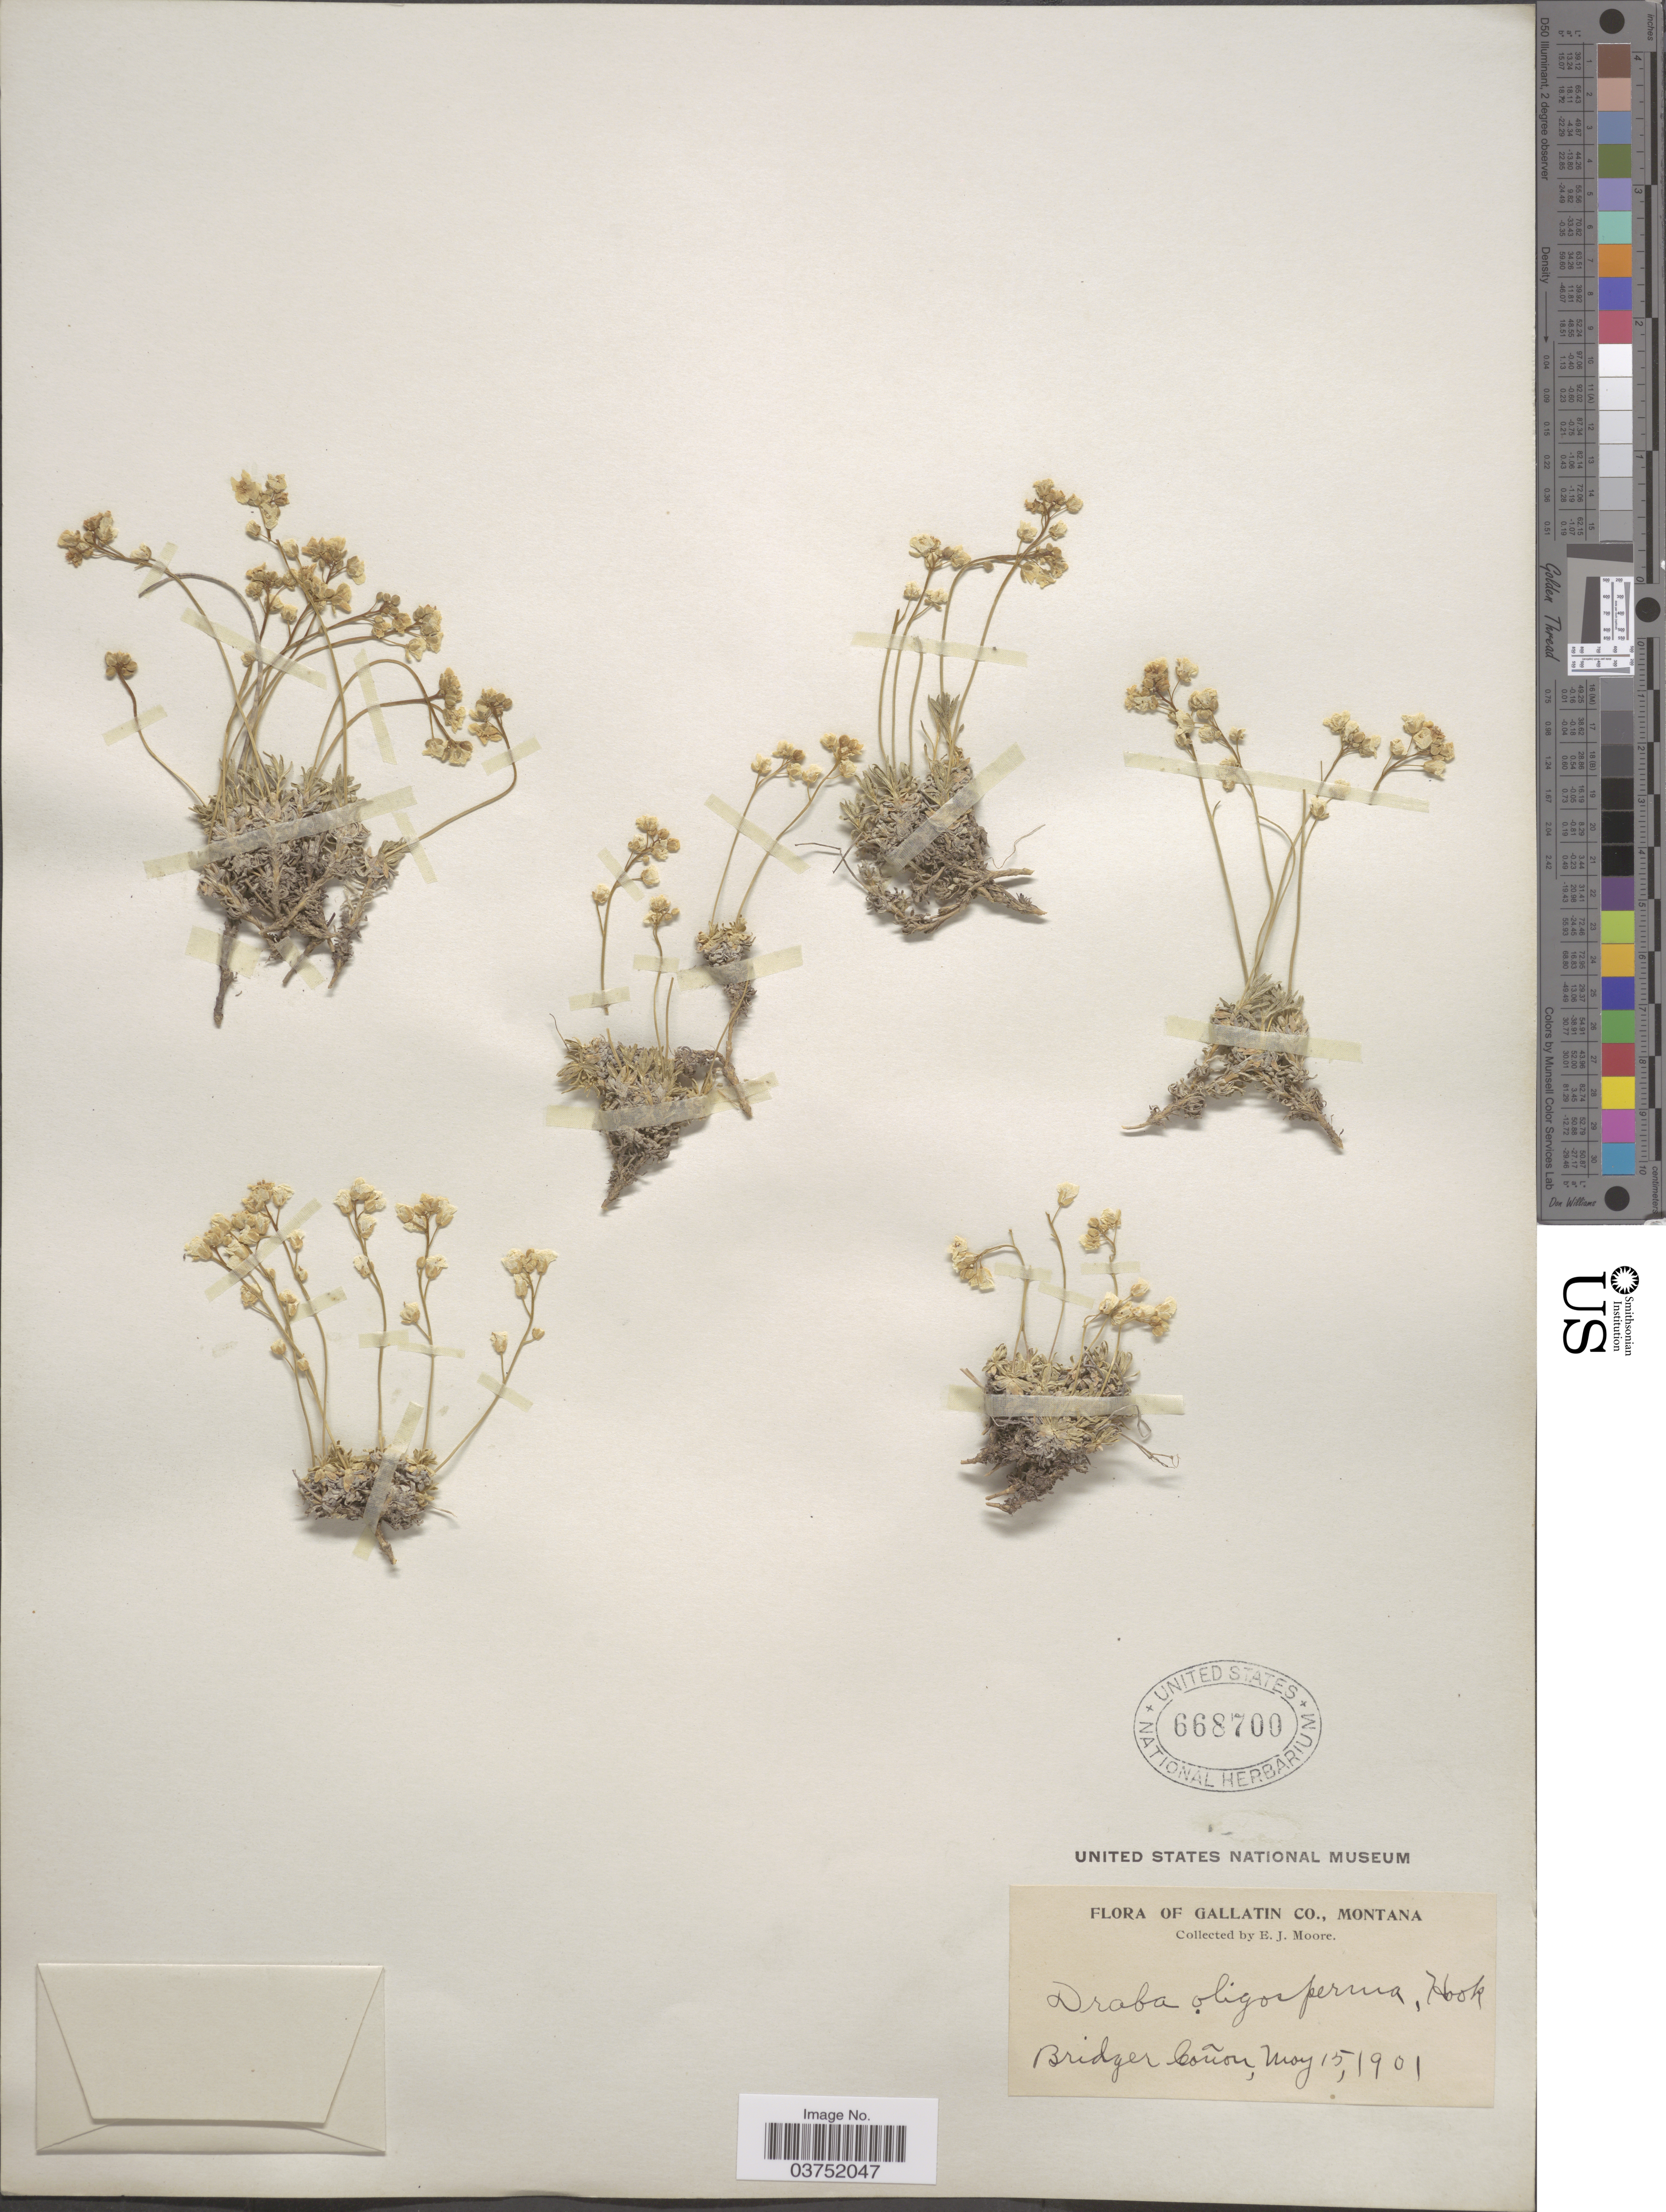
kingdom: Plantae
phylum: Tracheophyta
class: Magnoliopsida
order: Brassicales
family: Brassicaceae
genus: Draba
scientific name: Draba oligosperma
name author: Hook.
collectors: E. Moore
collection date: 1901-05-15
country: United States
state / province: Montana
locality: Gallatin Co. Bridger Cañon.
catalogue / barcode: US 668700